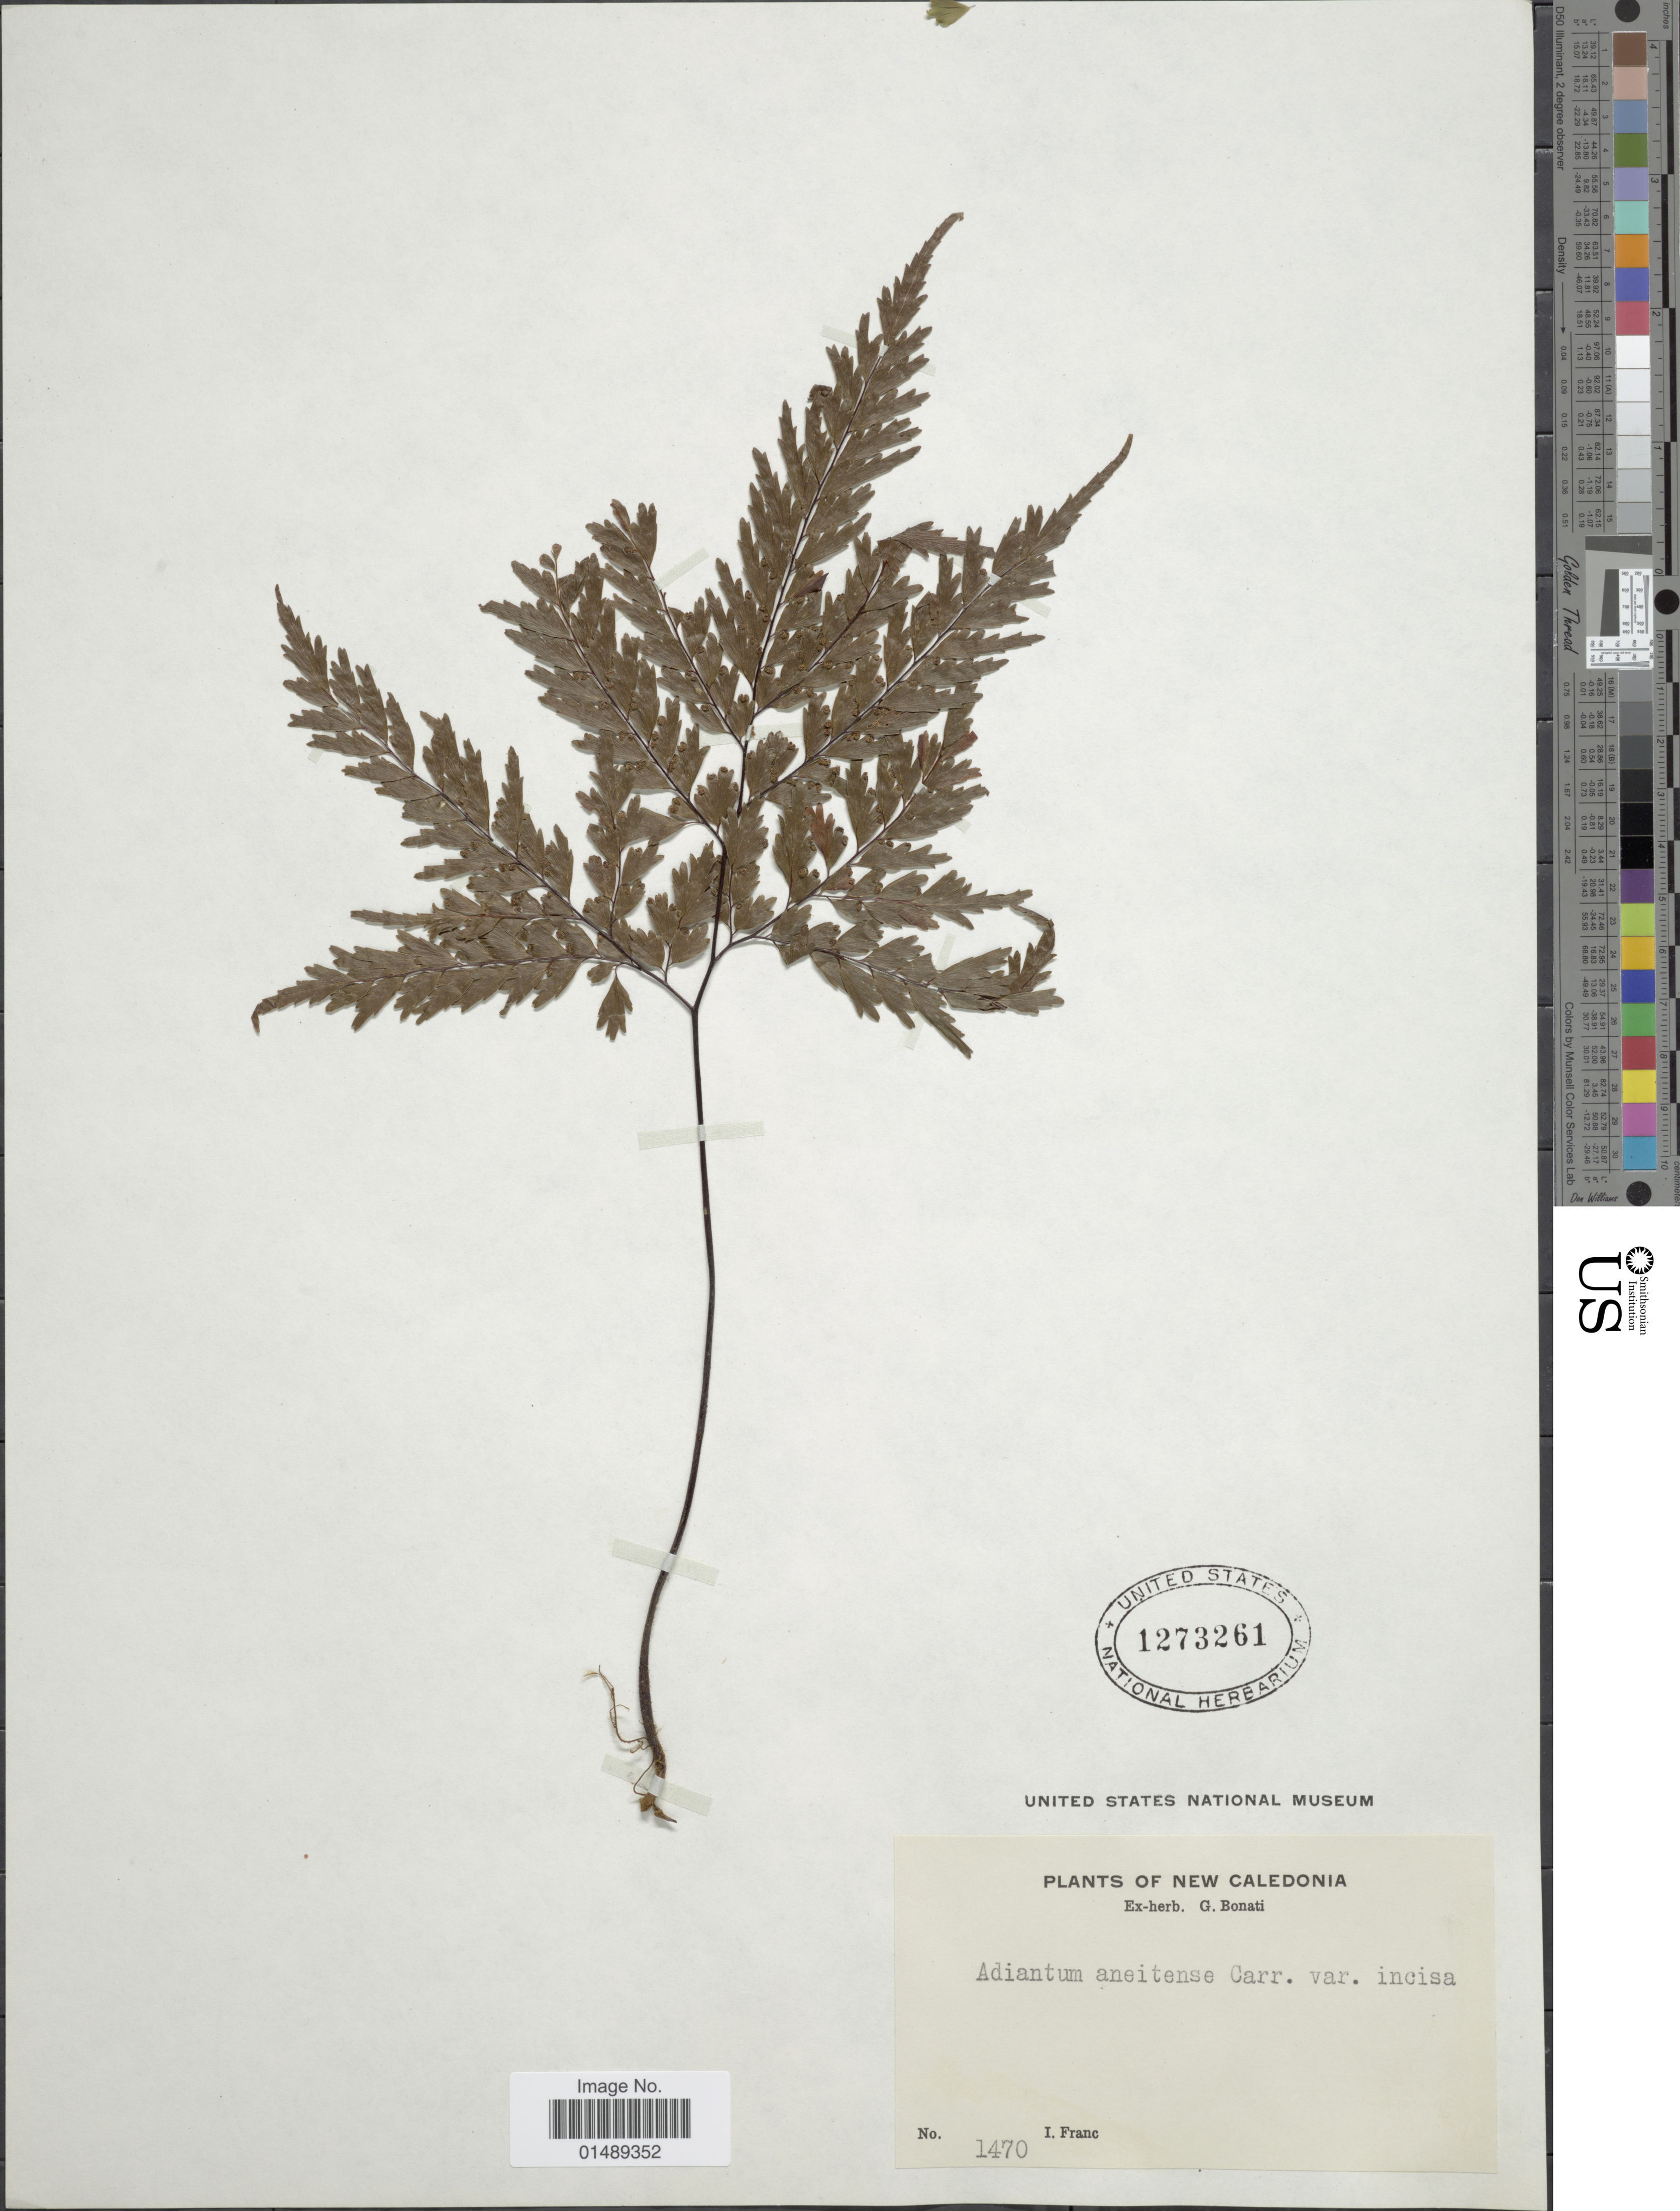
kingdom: Plantae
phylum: Tracheophyta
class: Polypodiopsida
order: Polypodiales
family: Pteridaceae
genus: Adiantum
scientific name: Adiantum novae-caledoniae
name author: Keyserl.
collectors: I. Franc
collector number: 1470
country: New Caledonia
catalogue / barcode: US 1273261